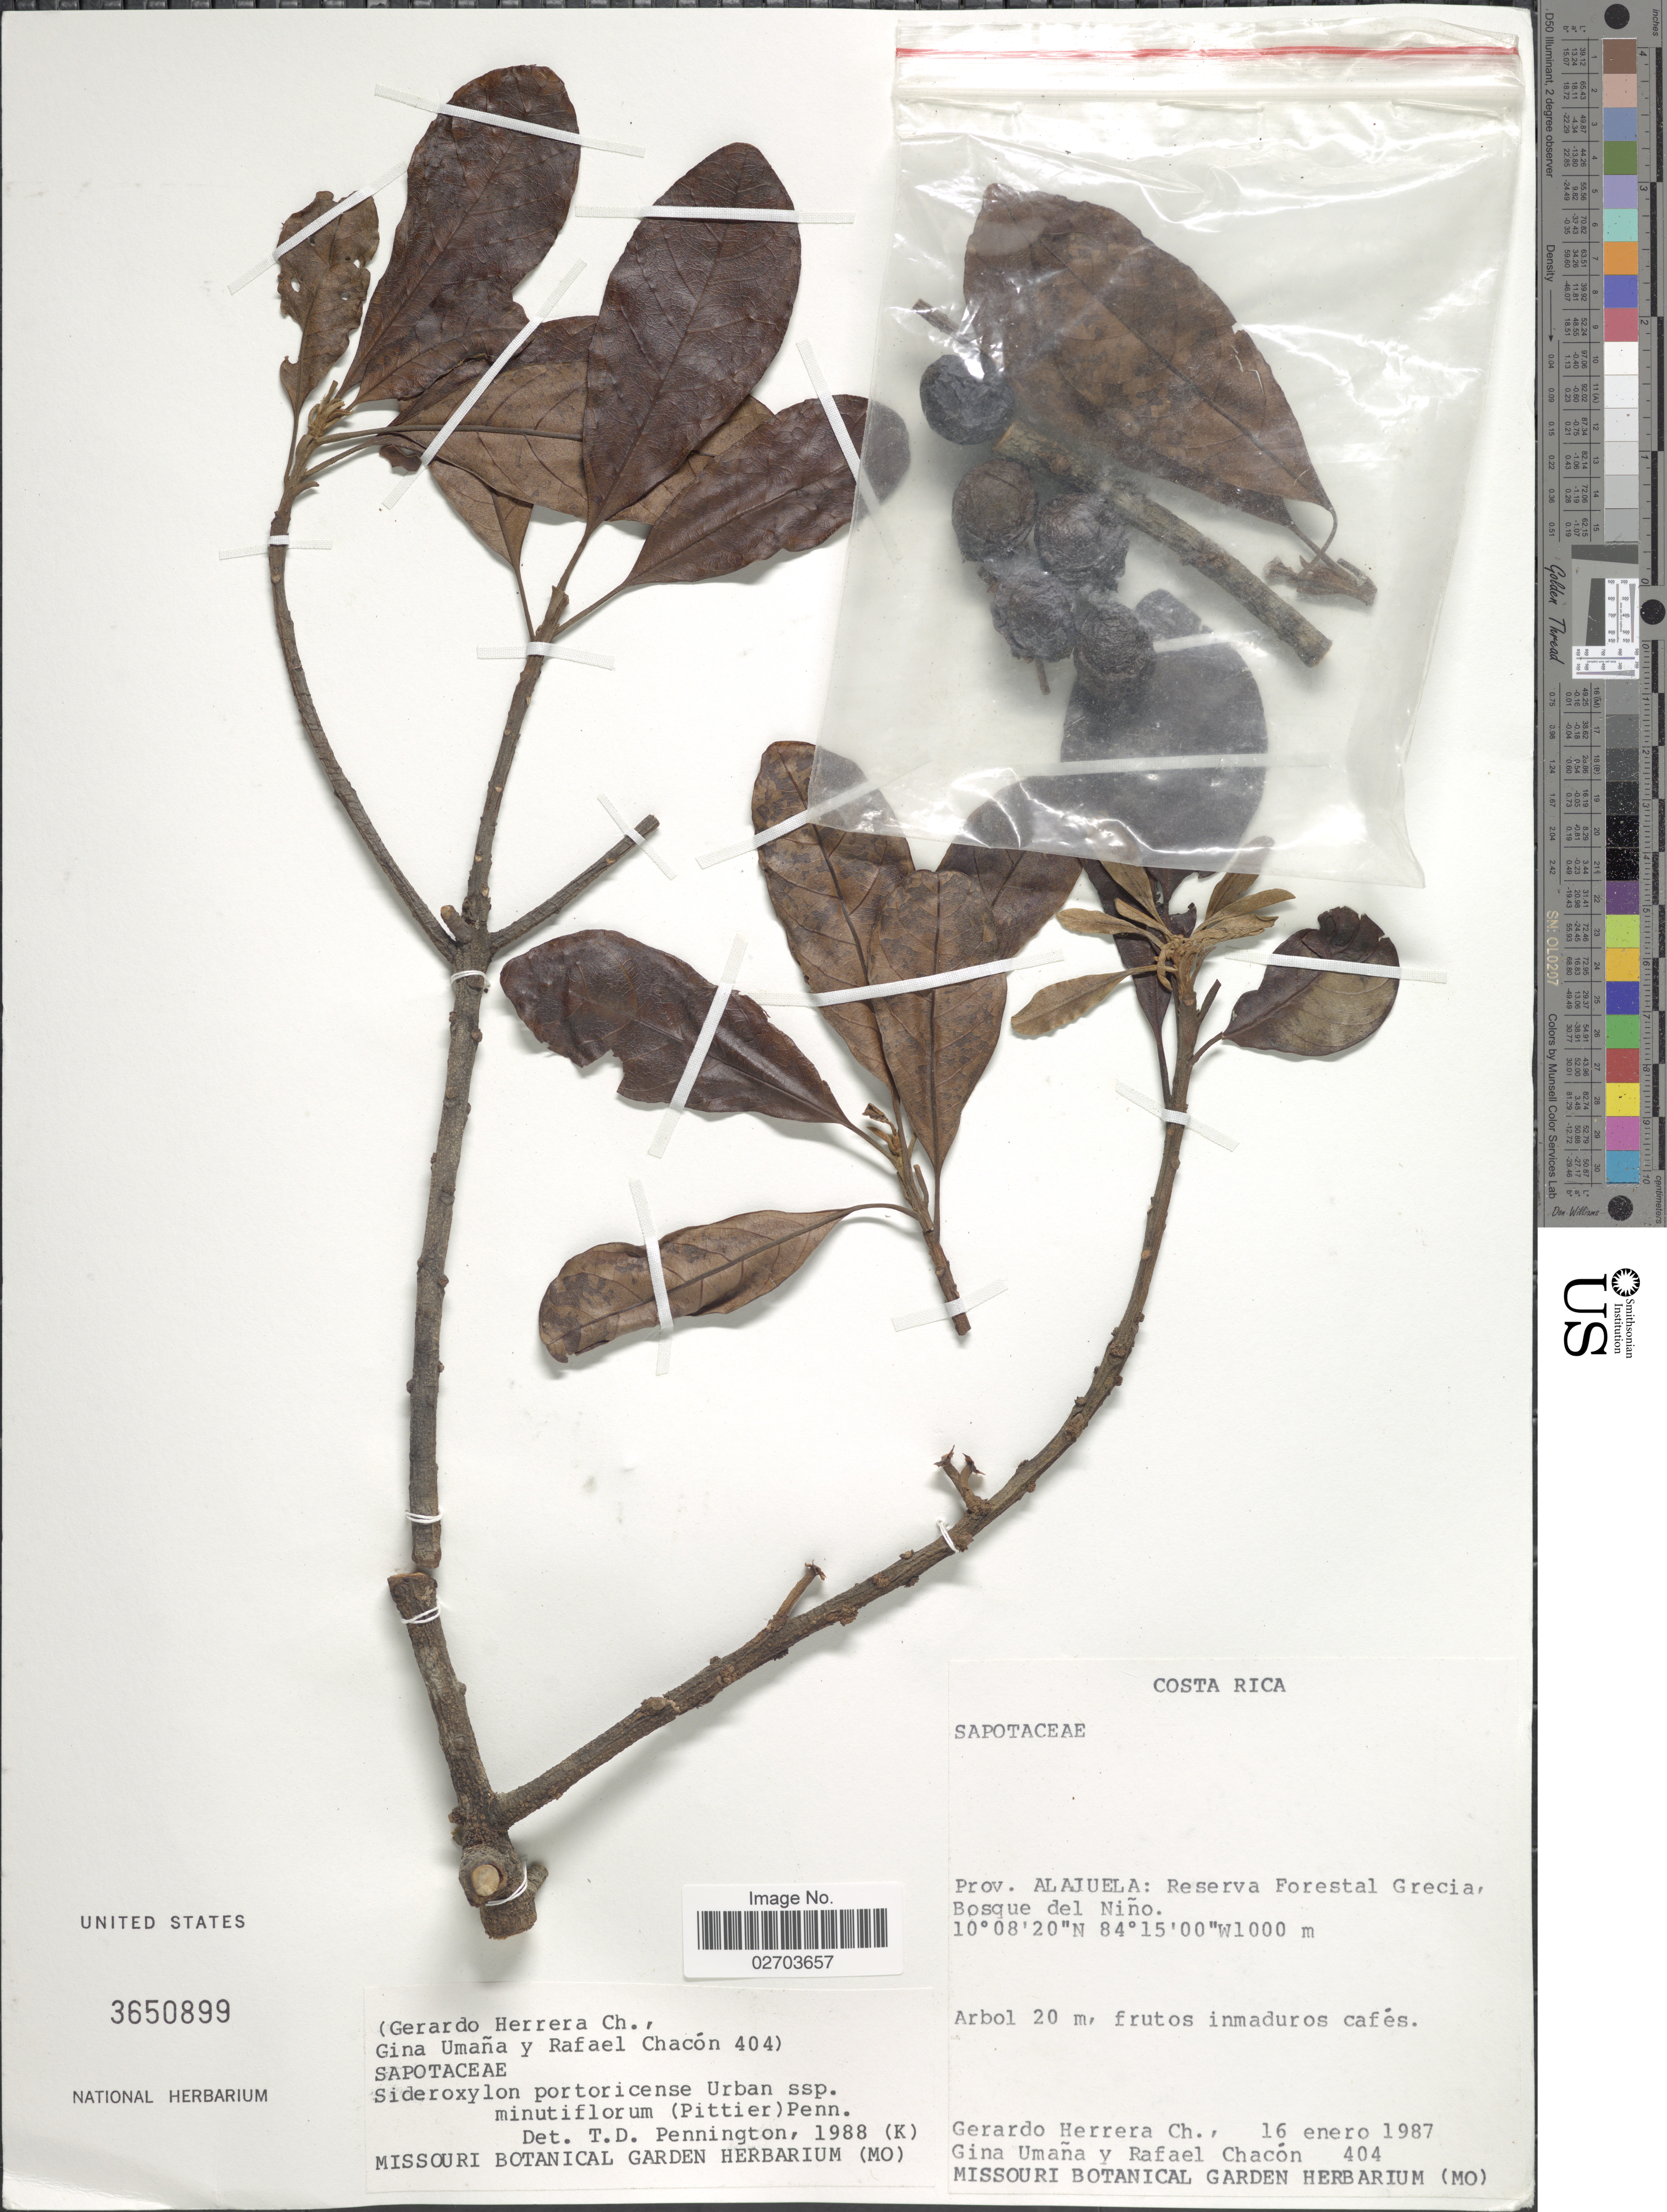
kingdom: Plantae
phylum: Tracheophyta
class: Magnoliopsida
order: Ericales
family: Sapotaceae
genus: Sideroxylon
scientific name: Sideroxylon portoricense subsp. minutiflorum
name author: (Pittier) T.D. Penn.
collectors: G. Herrera Ch., G. Umana & R. Chacón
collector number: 404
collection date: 1987-01-16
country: Costa Rica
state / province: Alajuela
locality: Reserva Forestal Grecia, Bosque del Nino.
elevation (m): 1000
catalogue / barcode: US 3650899